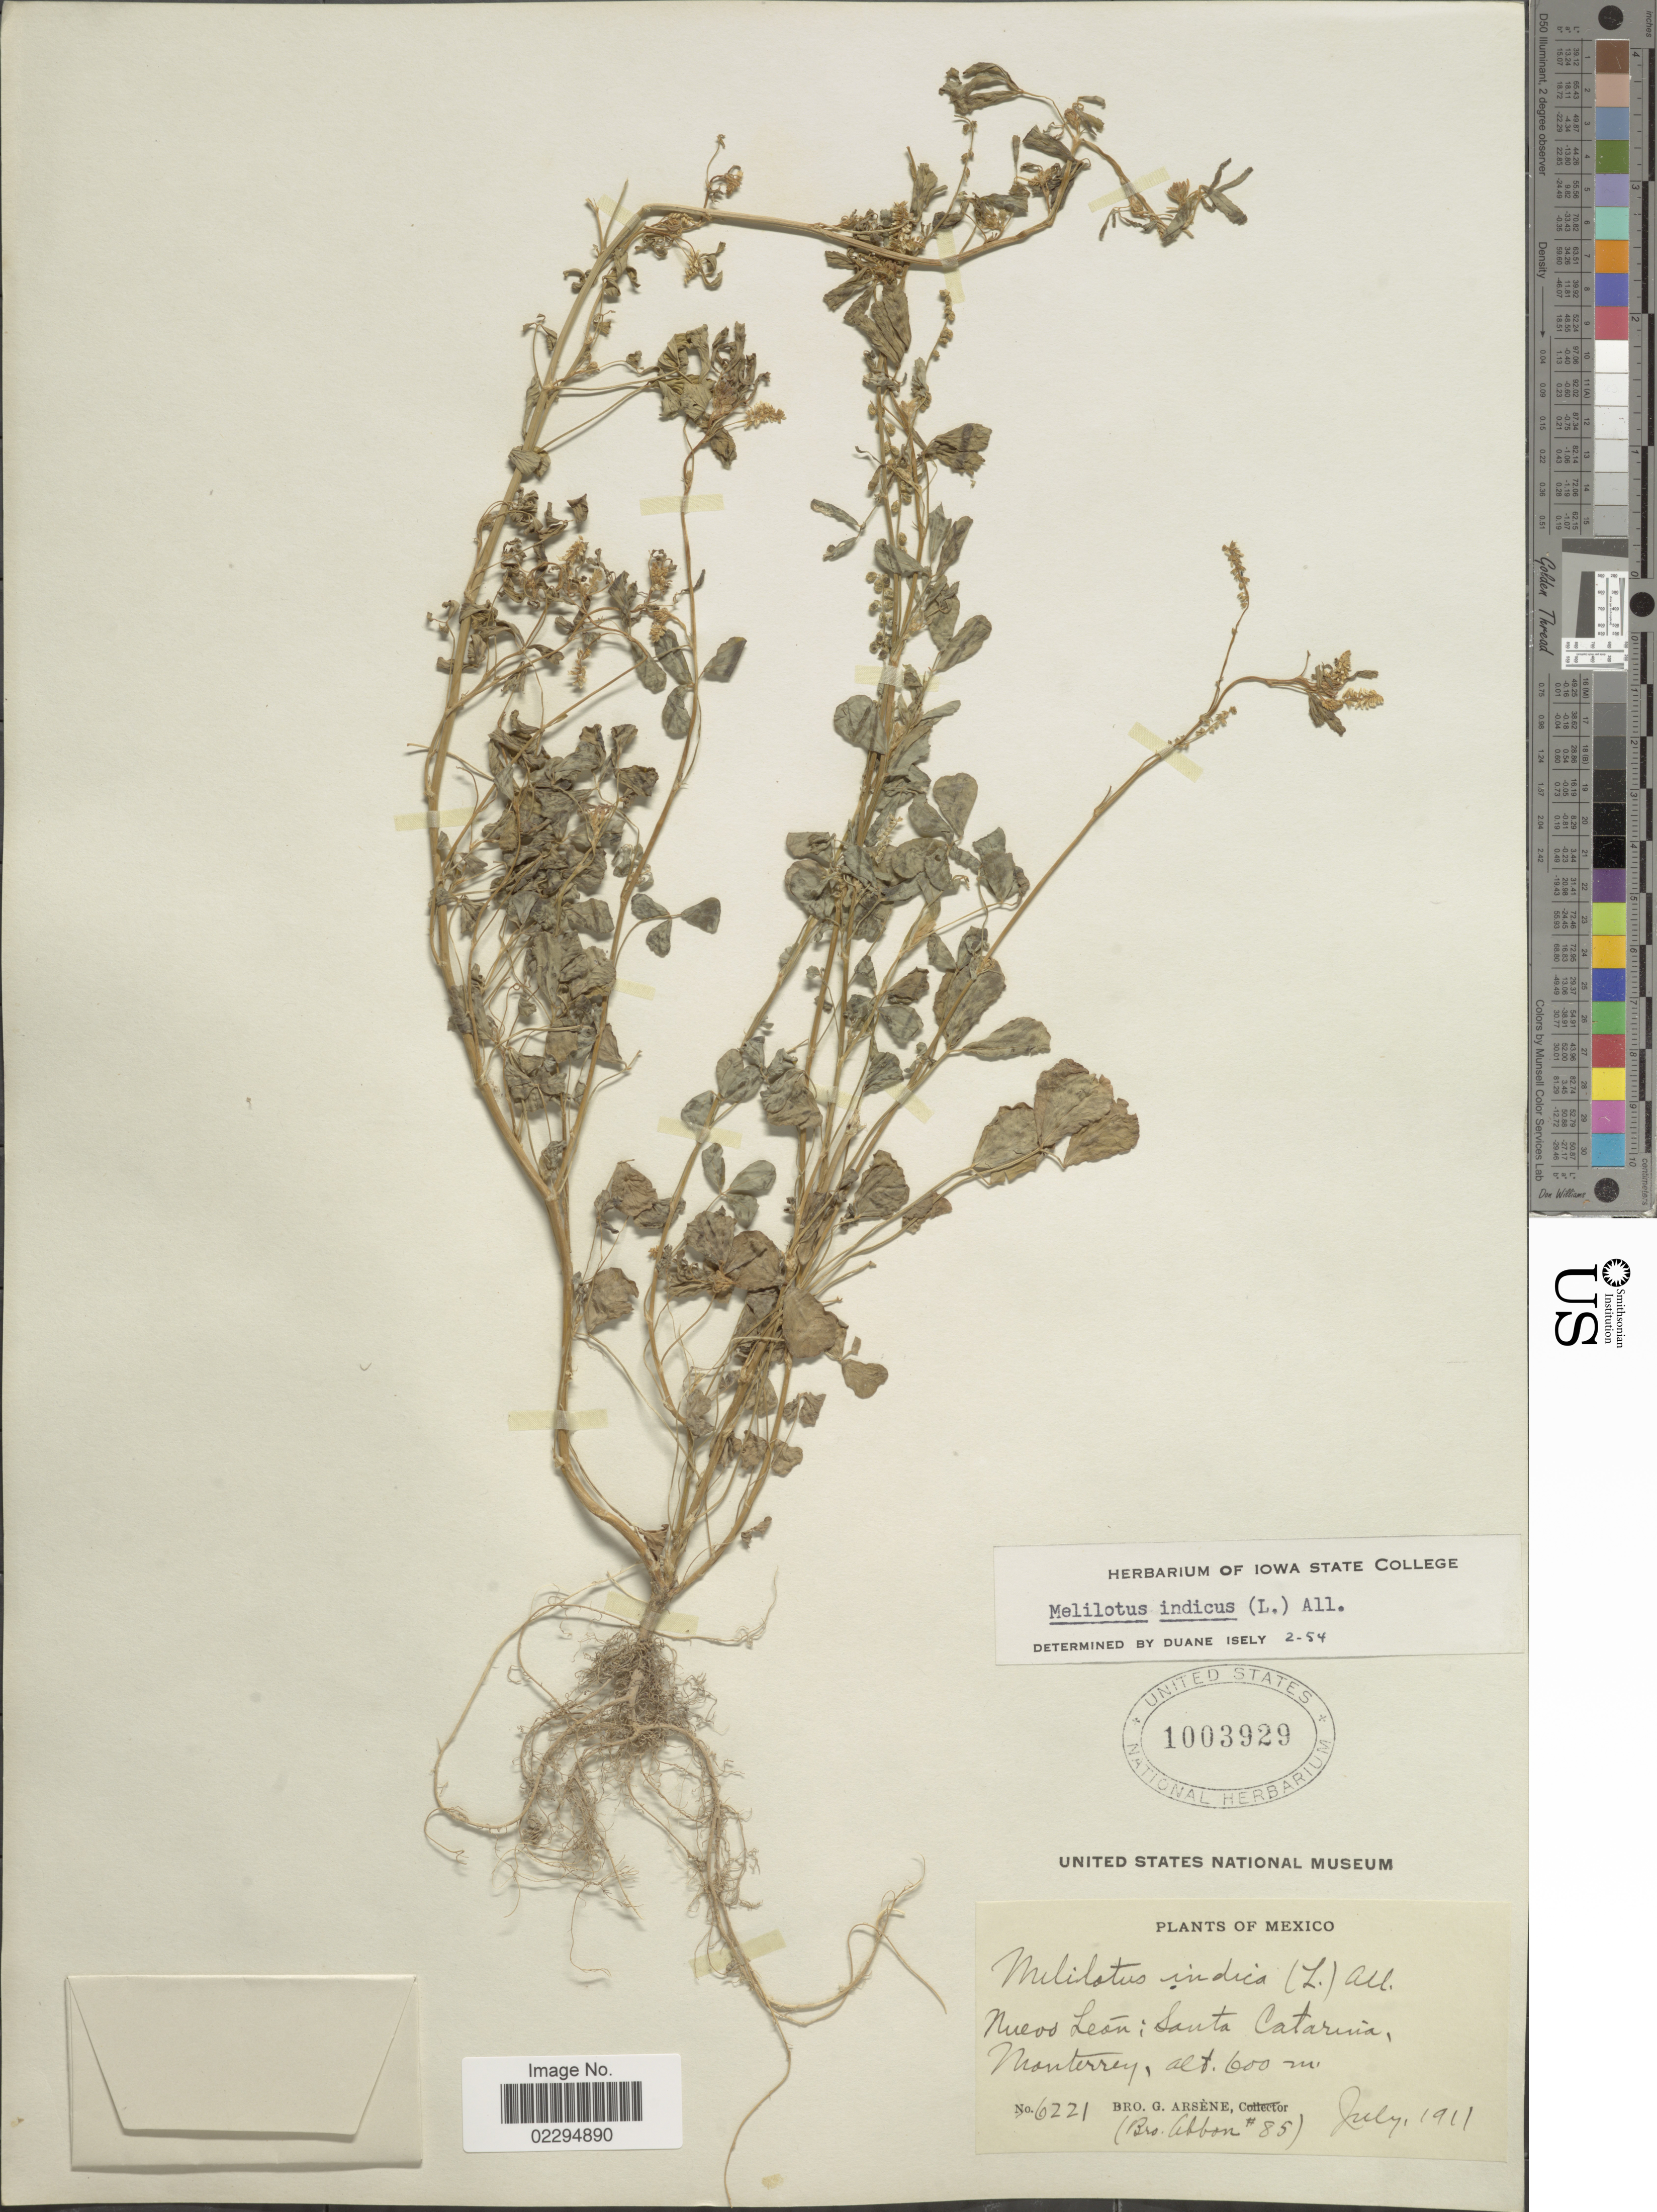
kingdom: Plantae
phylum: Tracheophyta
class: Magnoliopsida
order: Fabales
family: Fabaceae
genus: Melilotus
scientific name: Melilotus indicus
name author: (L.) All.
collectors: Bro. G. Arsène & Bro. Abbon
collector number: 85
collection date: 1911-07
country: Mexico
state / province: Nuevo León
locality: Santa Catarina, Monterrey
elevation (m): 600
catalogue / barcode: US 1003929